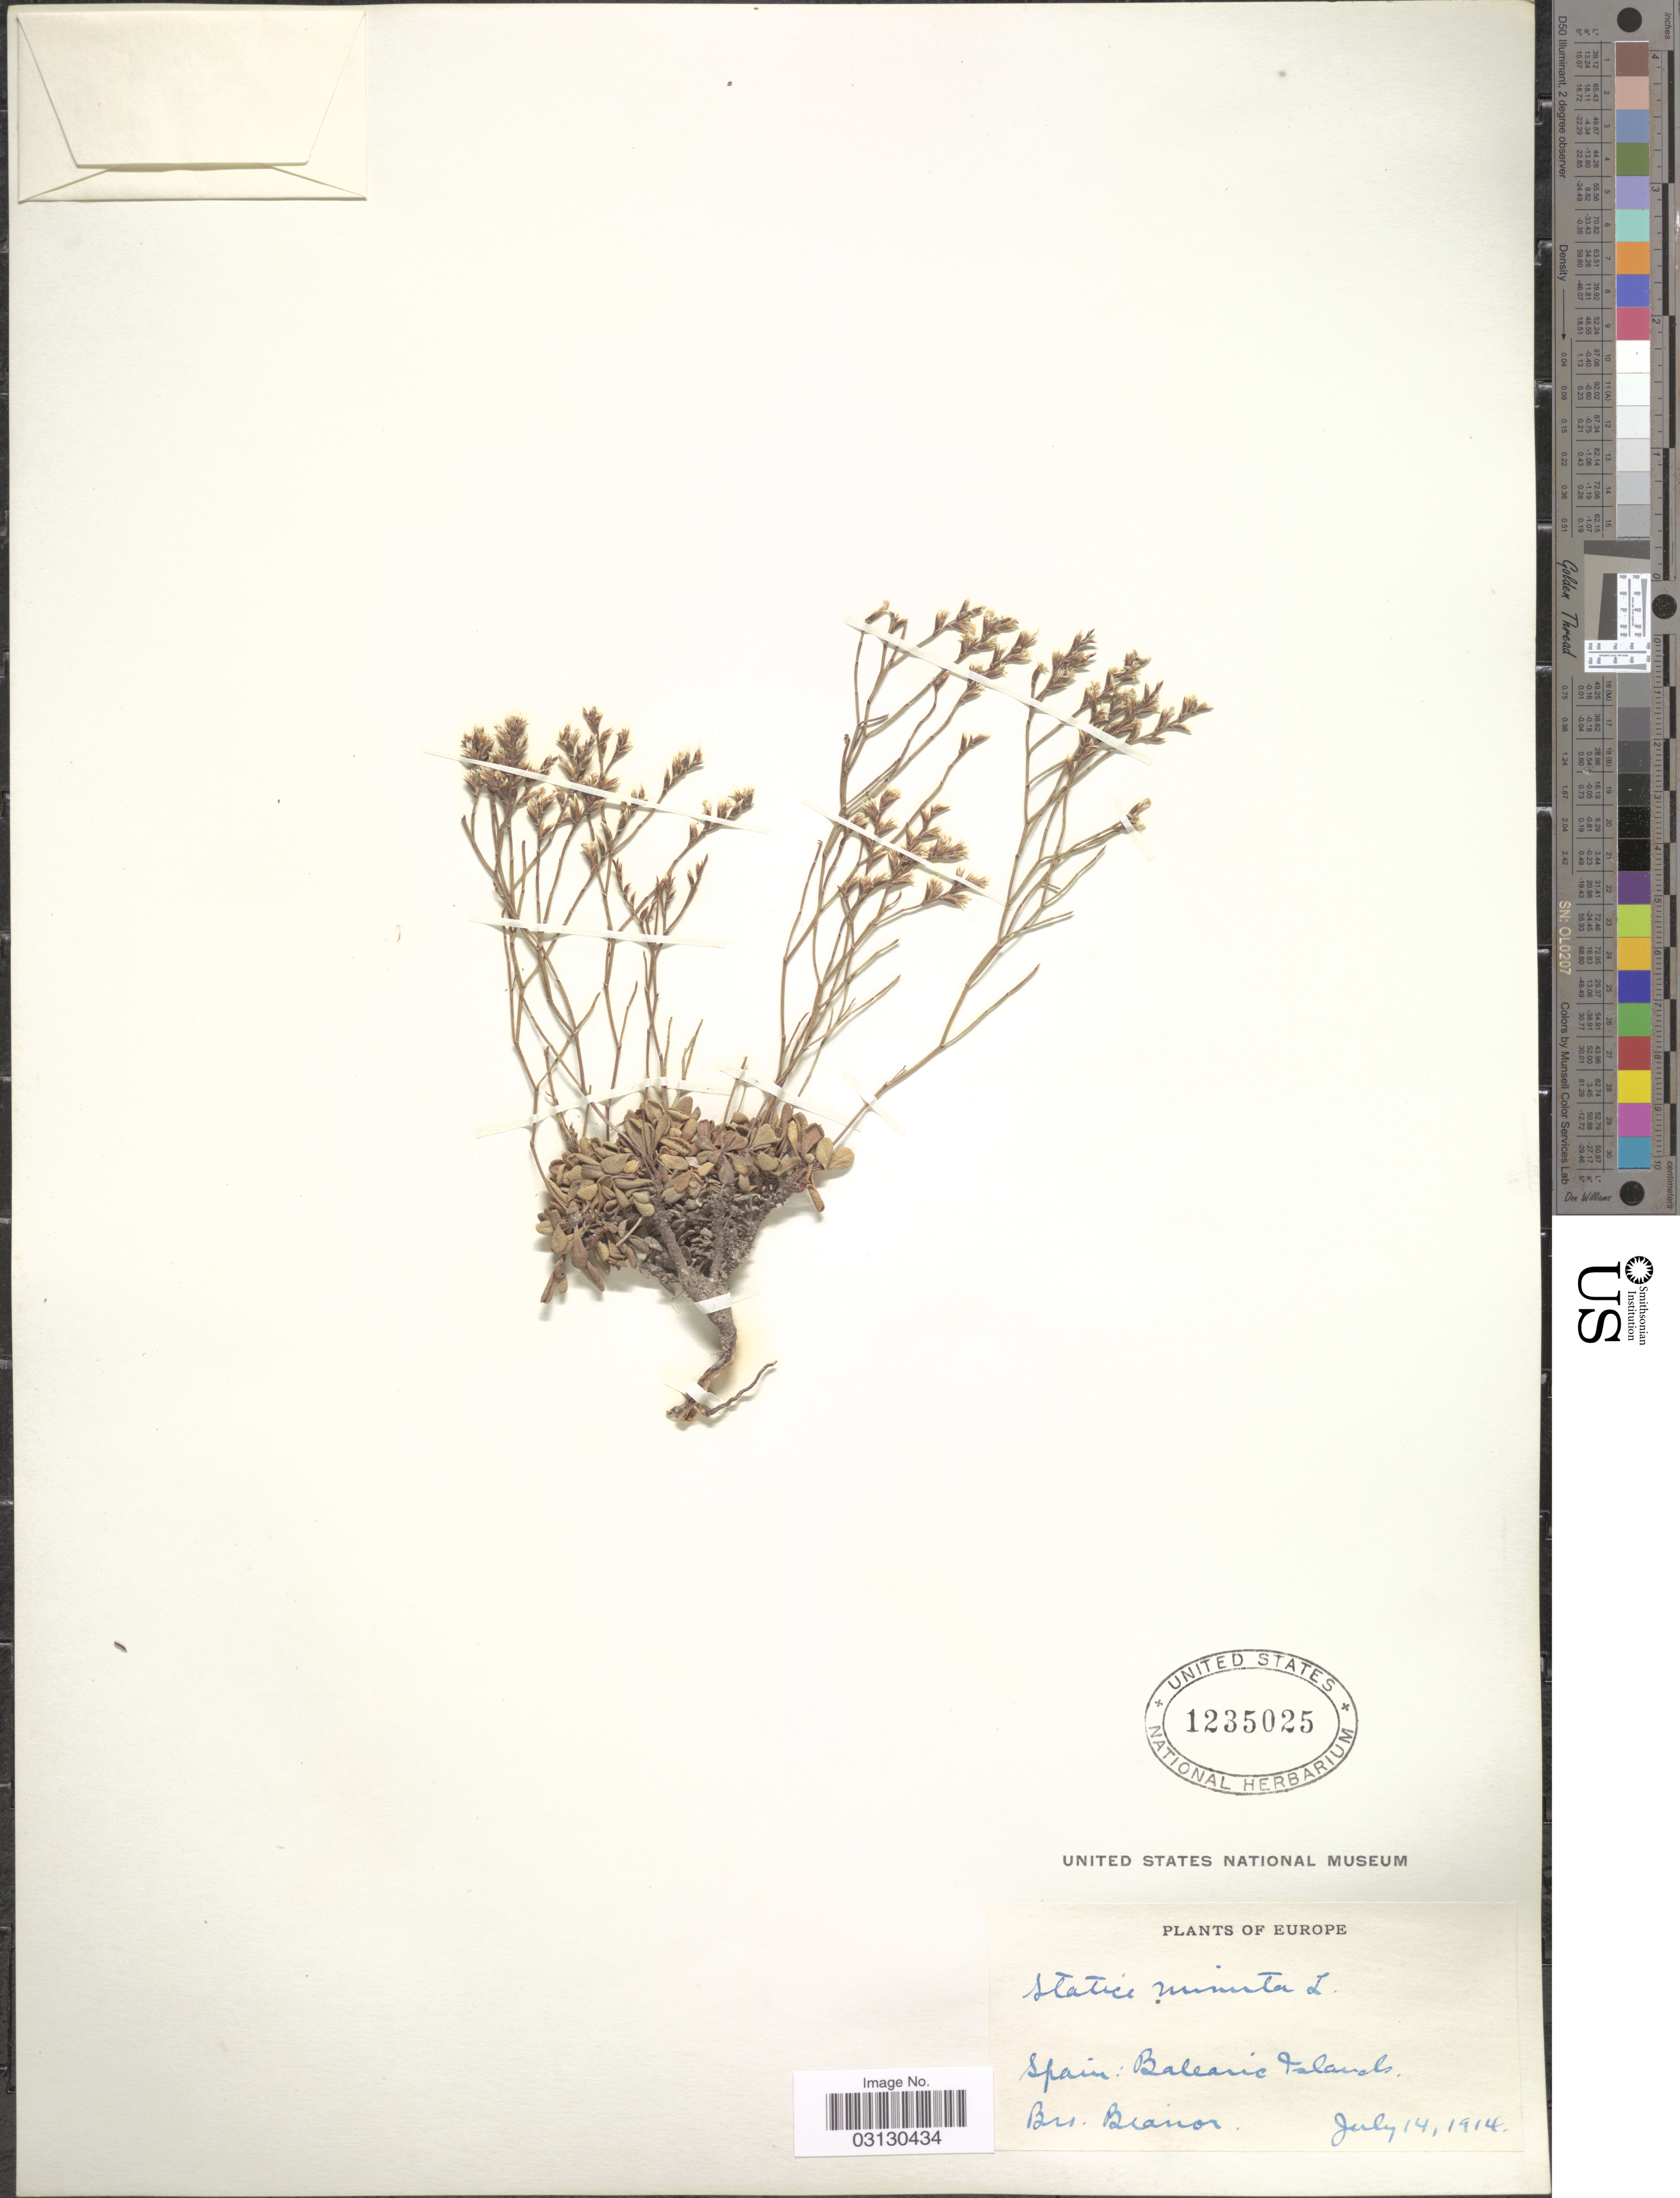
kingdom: Plantae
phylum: Tracheophyta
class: Magnoliopsida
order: Caryophyllales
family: Plumbaginaceae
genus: Limonium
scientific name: Limonium minutum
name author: (L.) Chaz.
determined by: Strong, Mark T., (BOT), Smithsonian Institution - National Museum of Natural History (UNITED STATES)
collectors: Bianor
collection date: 1914-07-14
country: Spain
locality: Balearic Islands. Europe.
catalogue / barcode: US 1235025